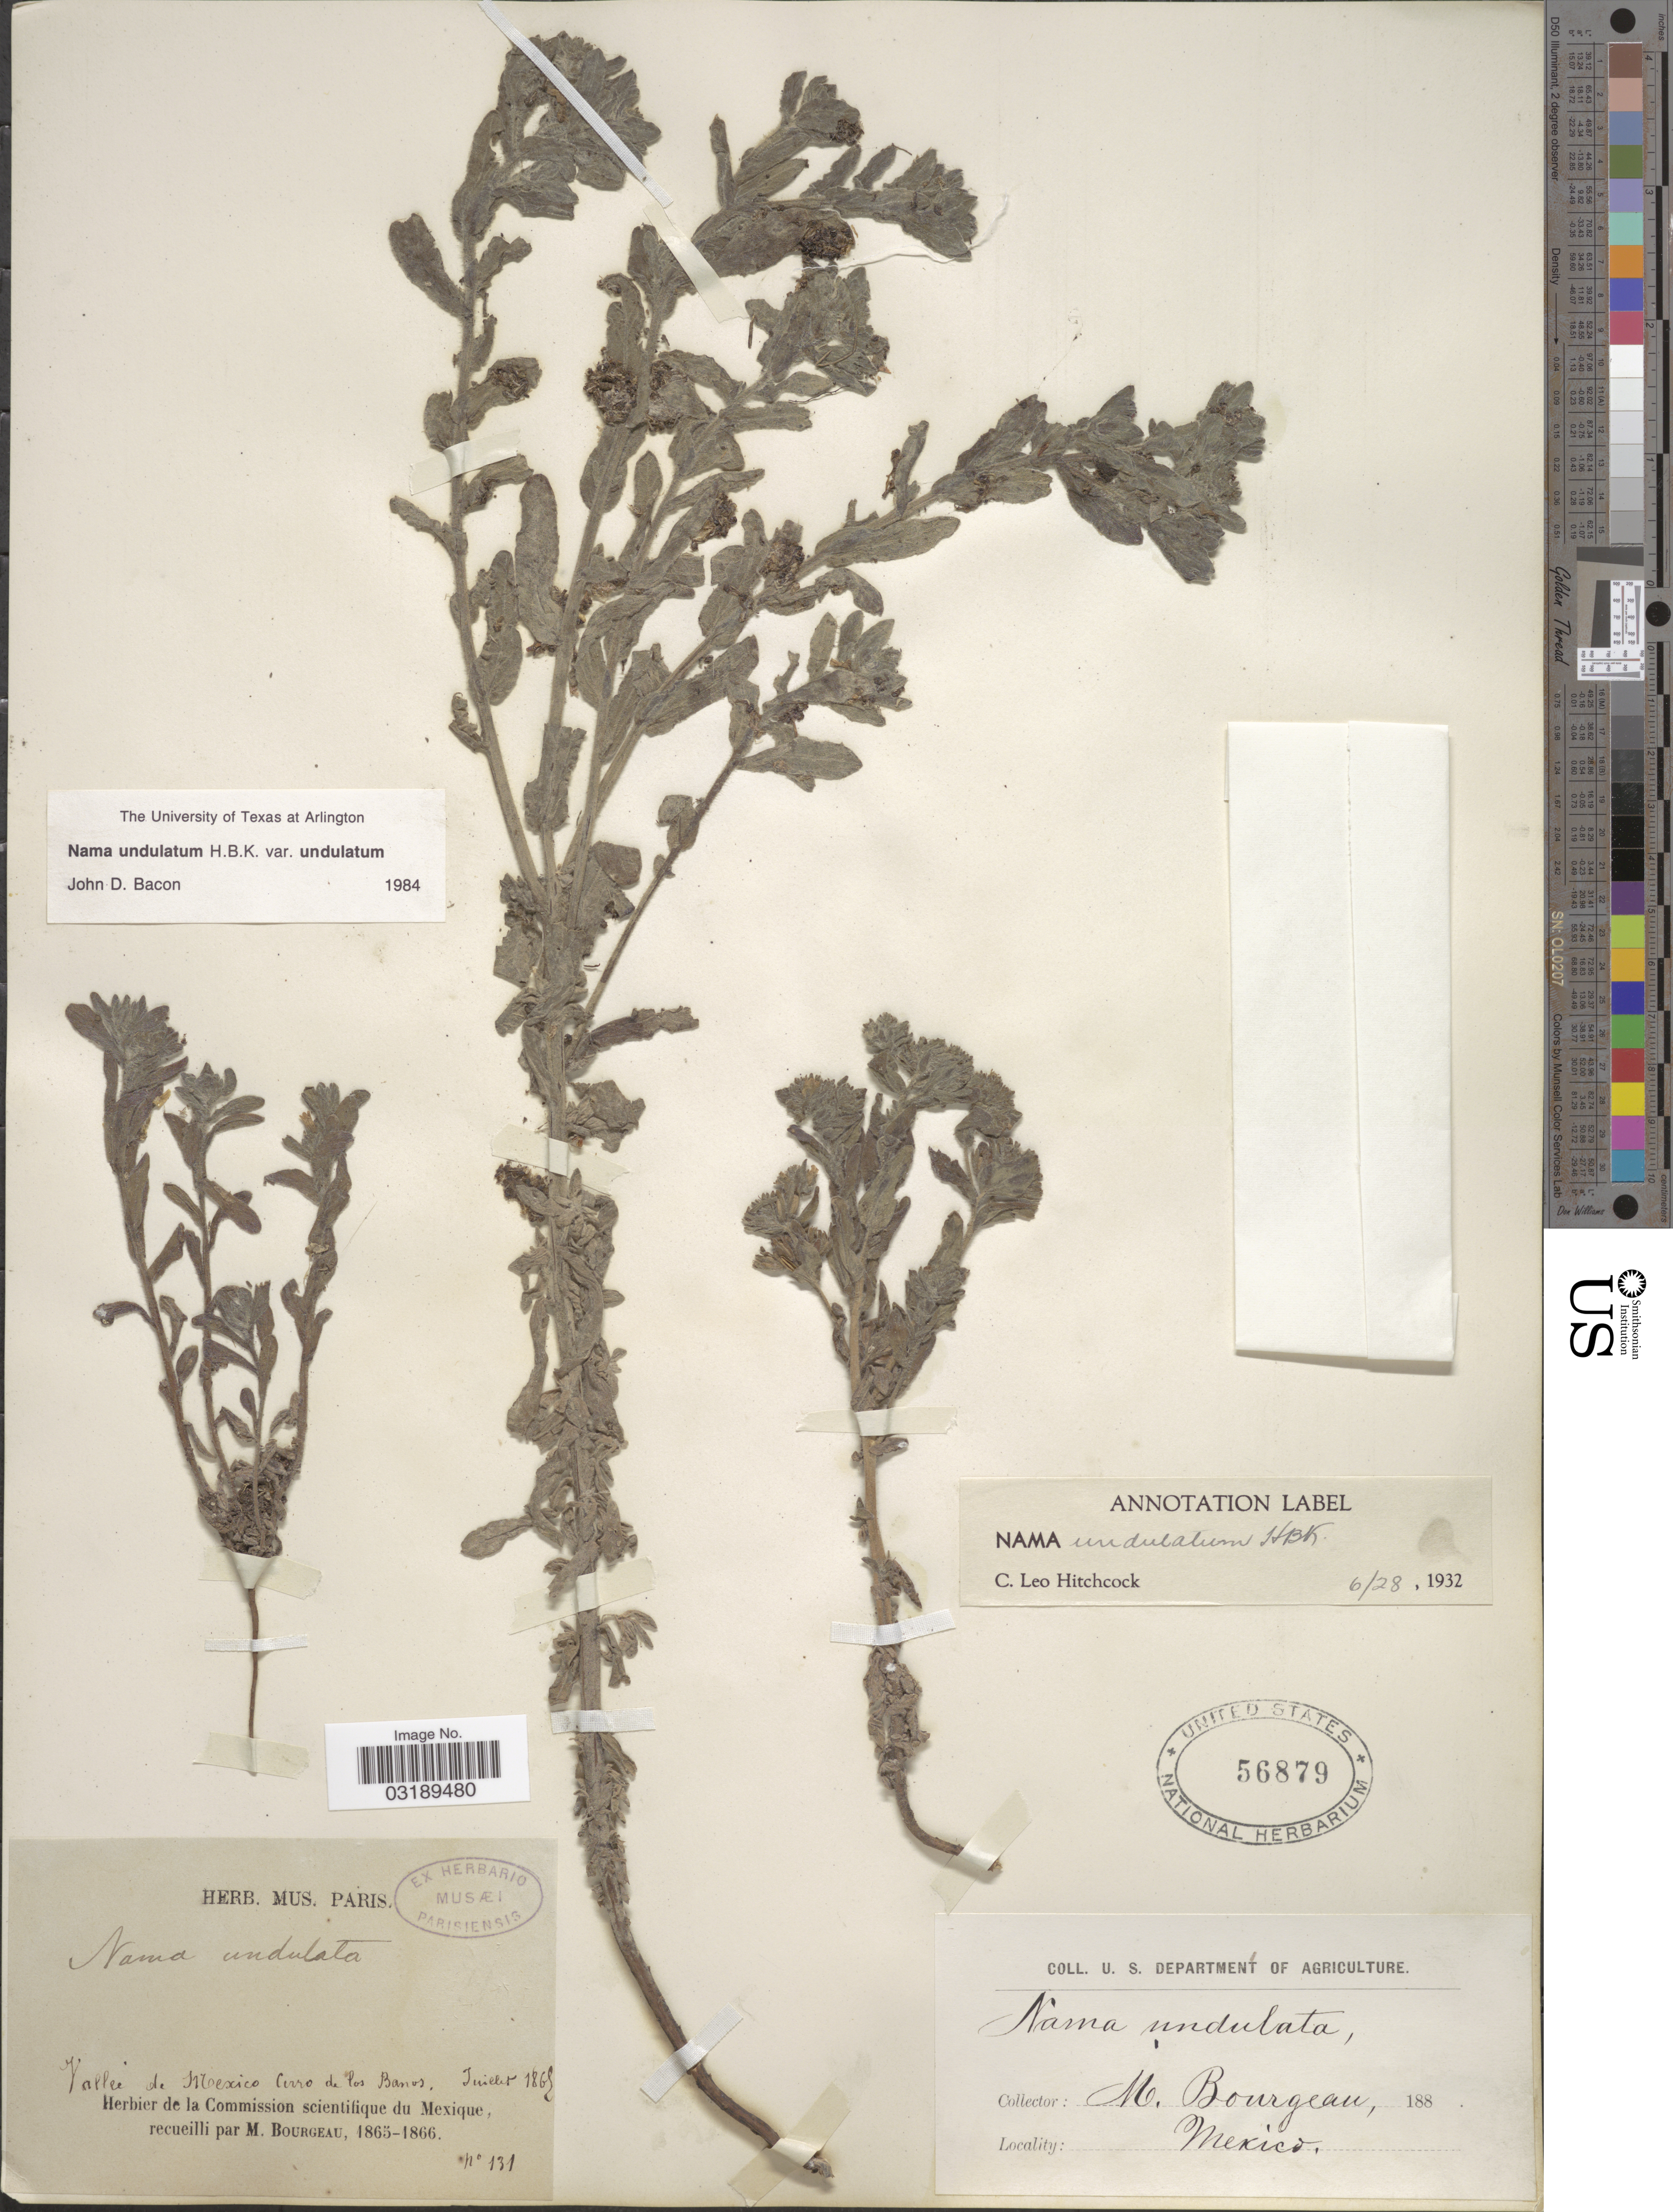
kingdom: Plantae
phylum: Tracheophyta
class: Magnoliopsida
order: Boraginales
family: Namaceae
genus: Nama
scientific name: Nama undulatum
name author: Kunth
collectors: M. Bourgeau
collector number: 131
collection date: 1865-07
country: Mexico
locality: Vallée de Mexico Cerro de los Banos.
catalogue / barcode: US 56879